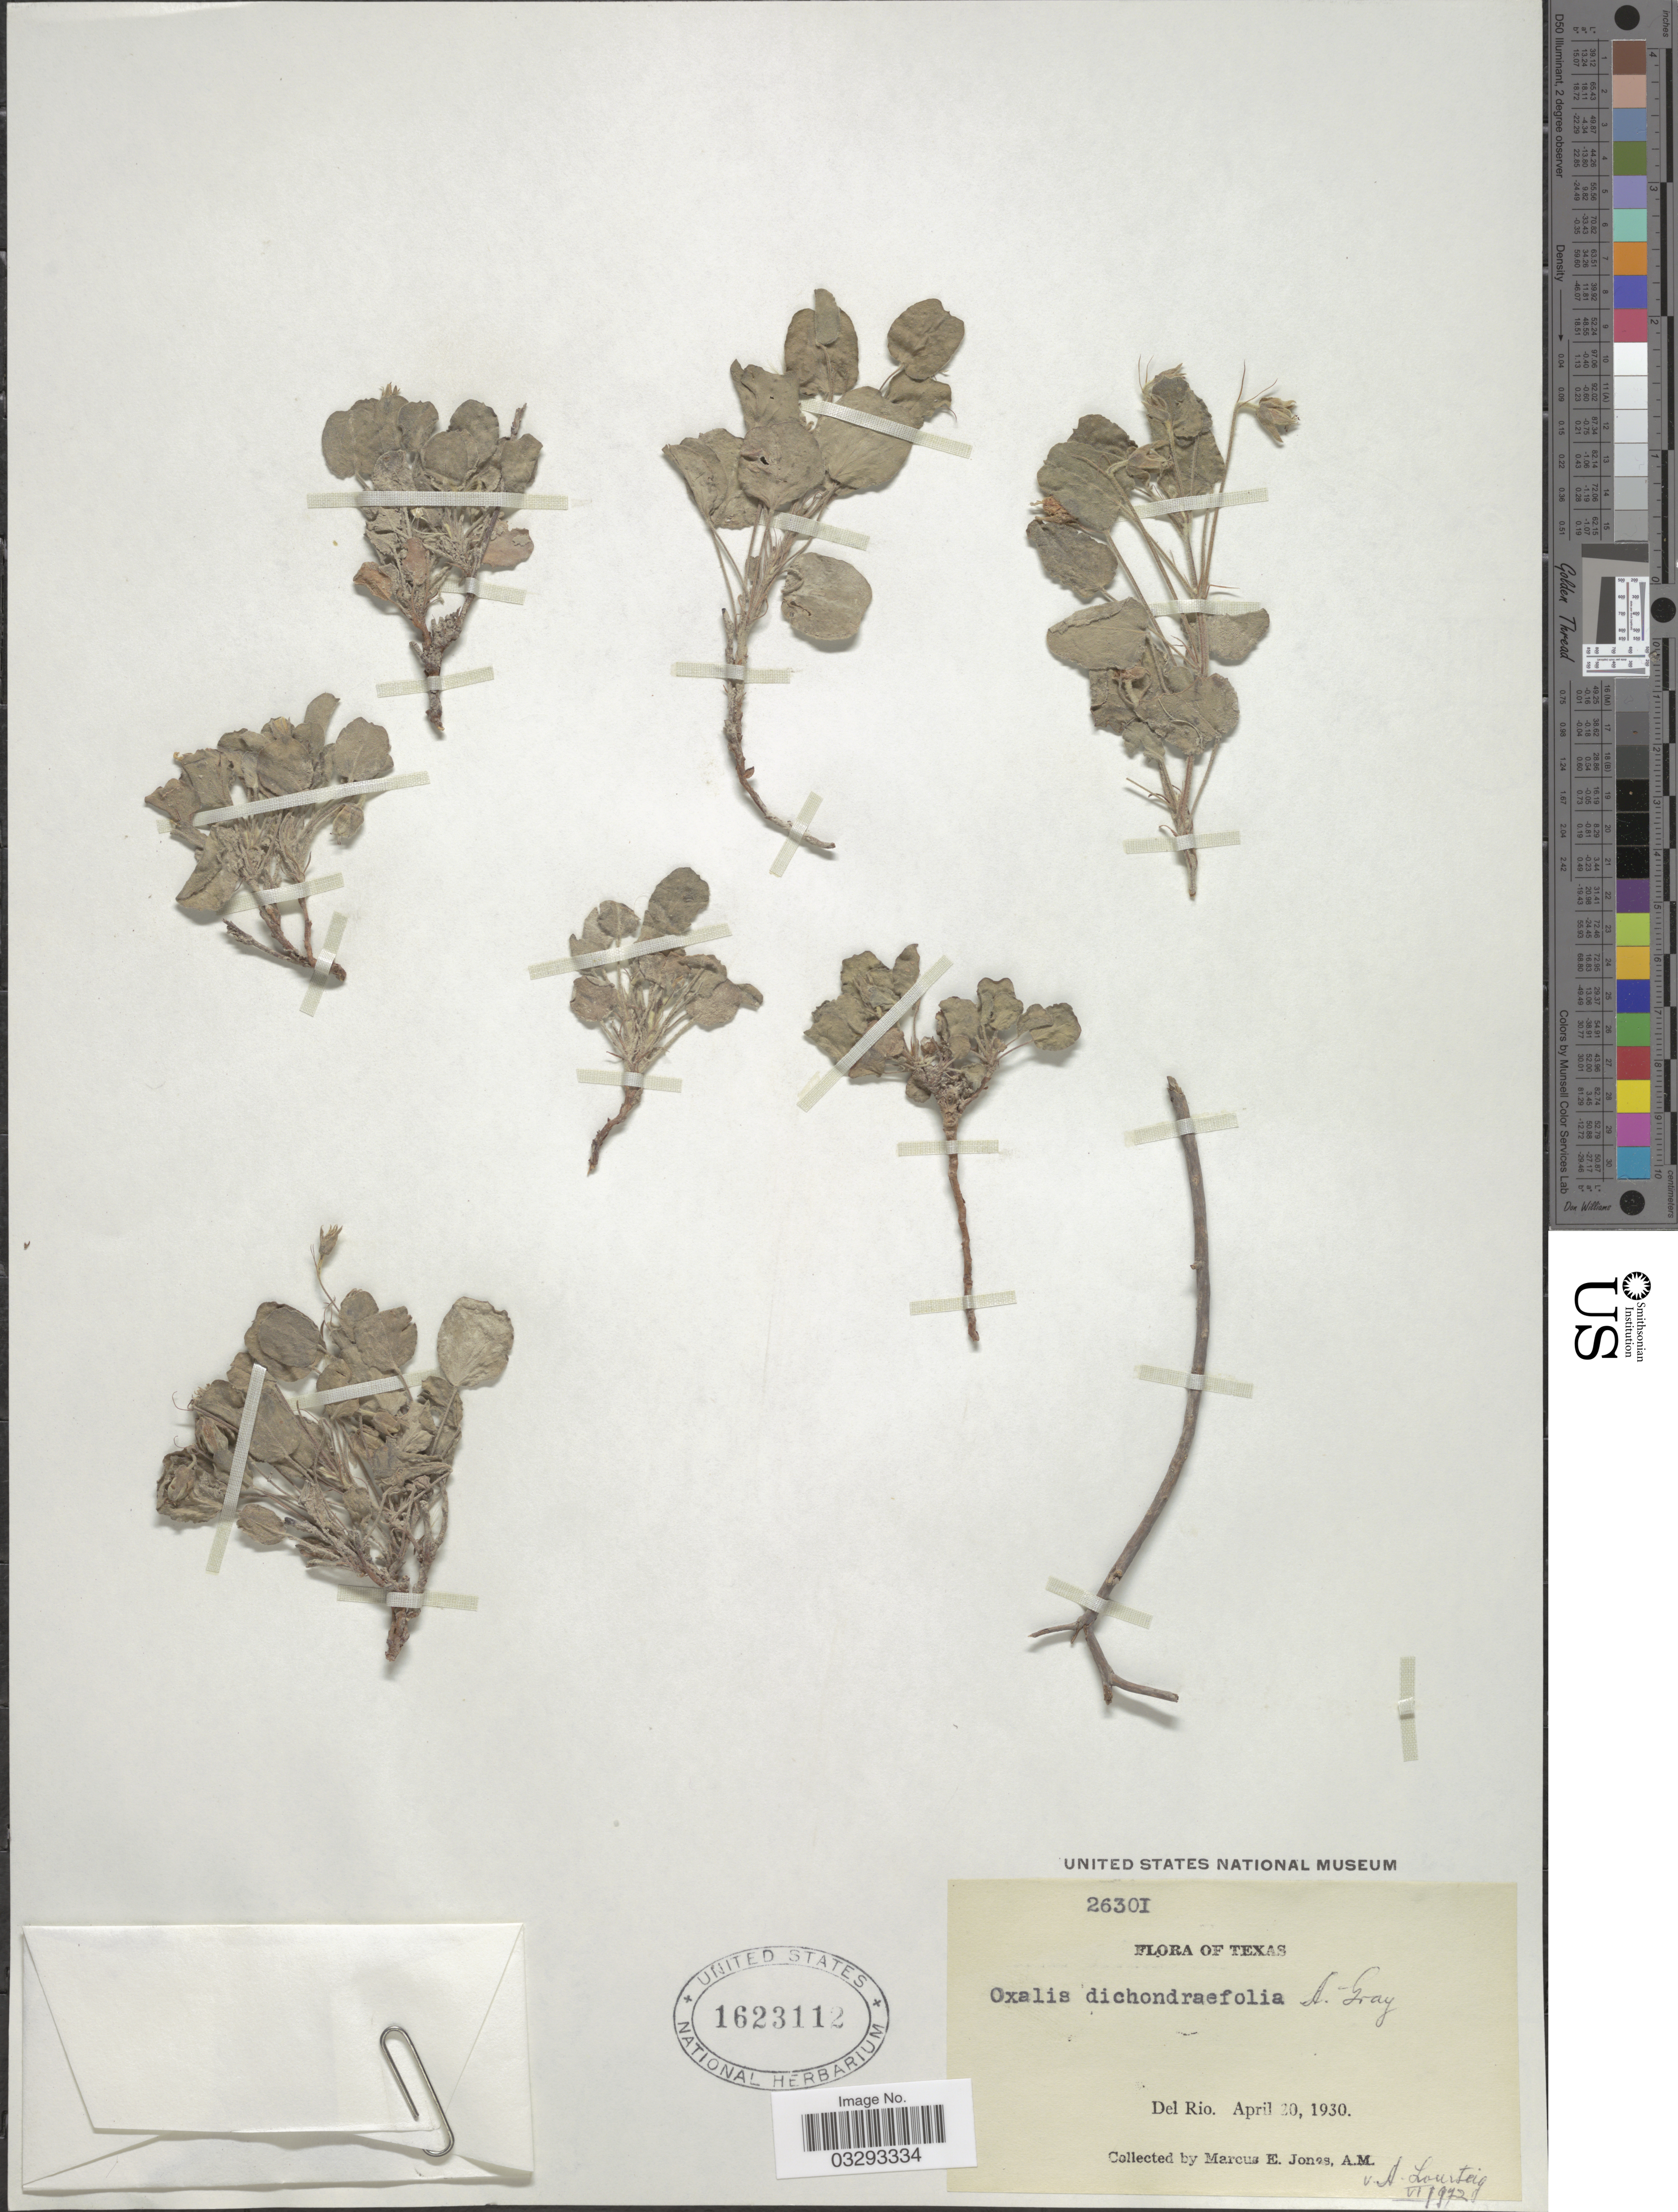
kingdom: Plantae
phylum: Tracheophyta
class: Magnoliopsida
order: Oxalidales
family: Oxalidaceae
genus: Oxalis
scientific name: Oxalis dichondraefolia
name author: A. Gray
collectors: M. E. Jones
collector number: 26301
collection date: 1930-04-20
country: United States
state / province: Texas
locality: Del Rio.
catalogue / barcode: US 1623112